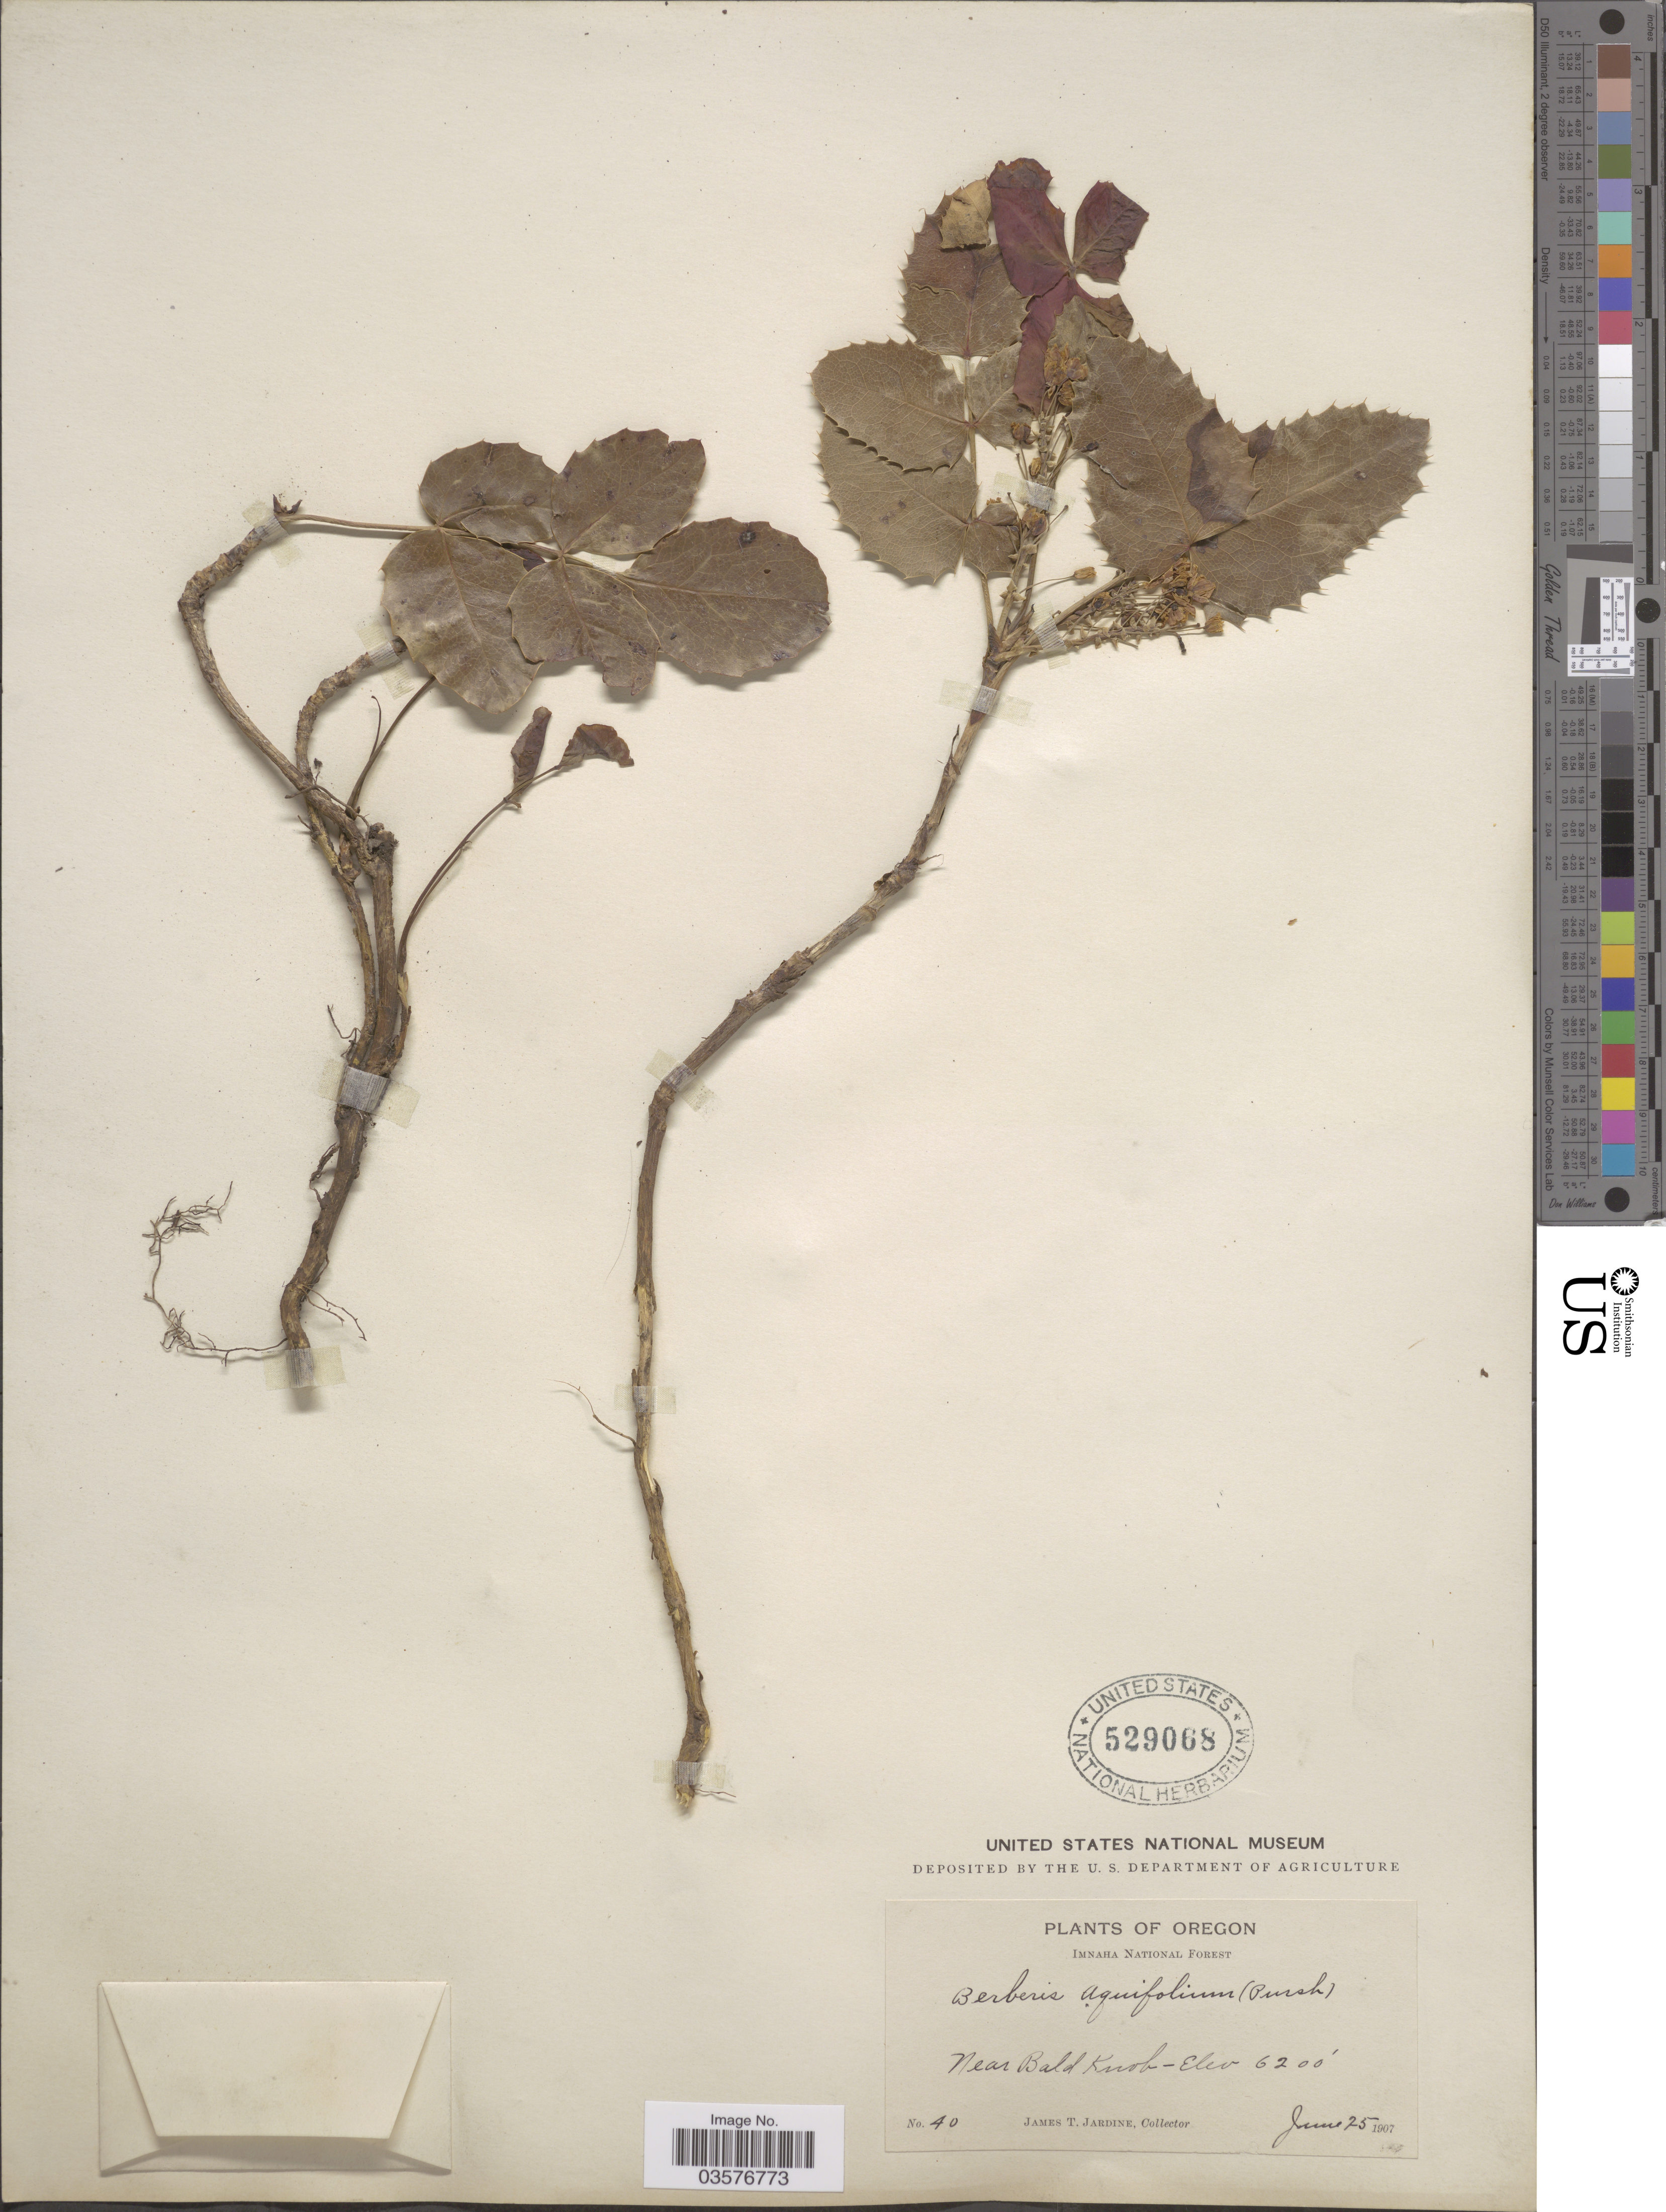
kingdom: Plantae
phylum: Tracheophyta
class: Magnoliopsida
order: Ranunculales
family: Berberidaceae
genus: Mahonia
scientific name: Mahonia repens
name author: (Lindl.) G. Don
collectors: J. T. Jardine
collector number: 40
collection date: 1907-06-25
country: United States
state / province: Oregon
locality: Imnaha National Forest. Near Bald Knob.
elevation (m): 1890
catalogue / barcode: US 529068